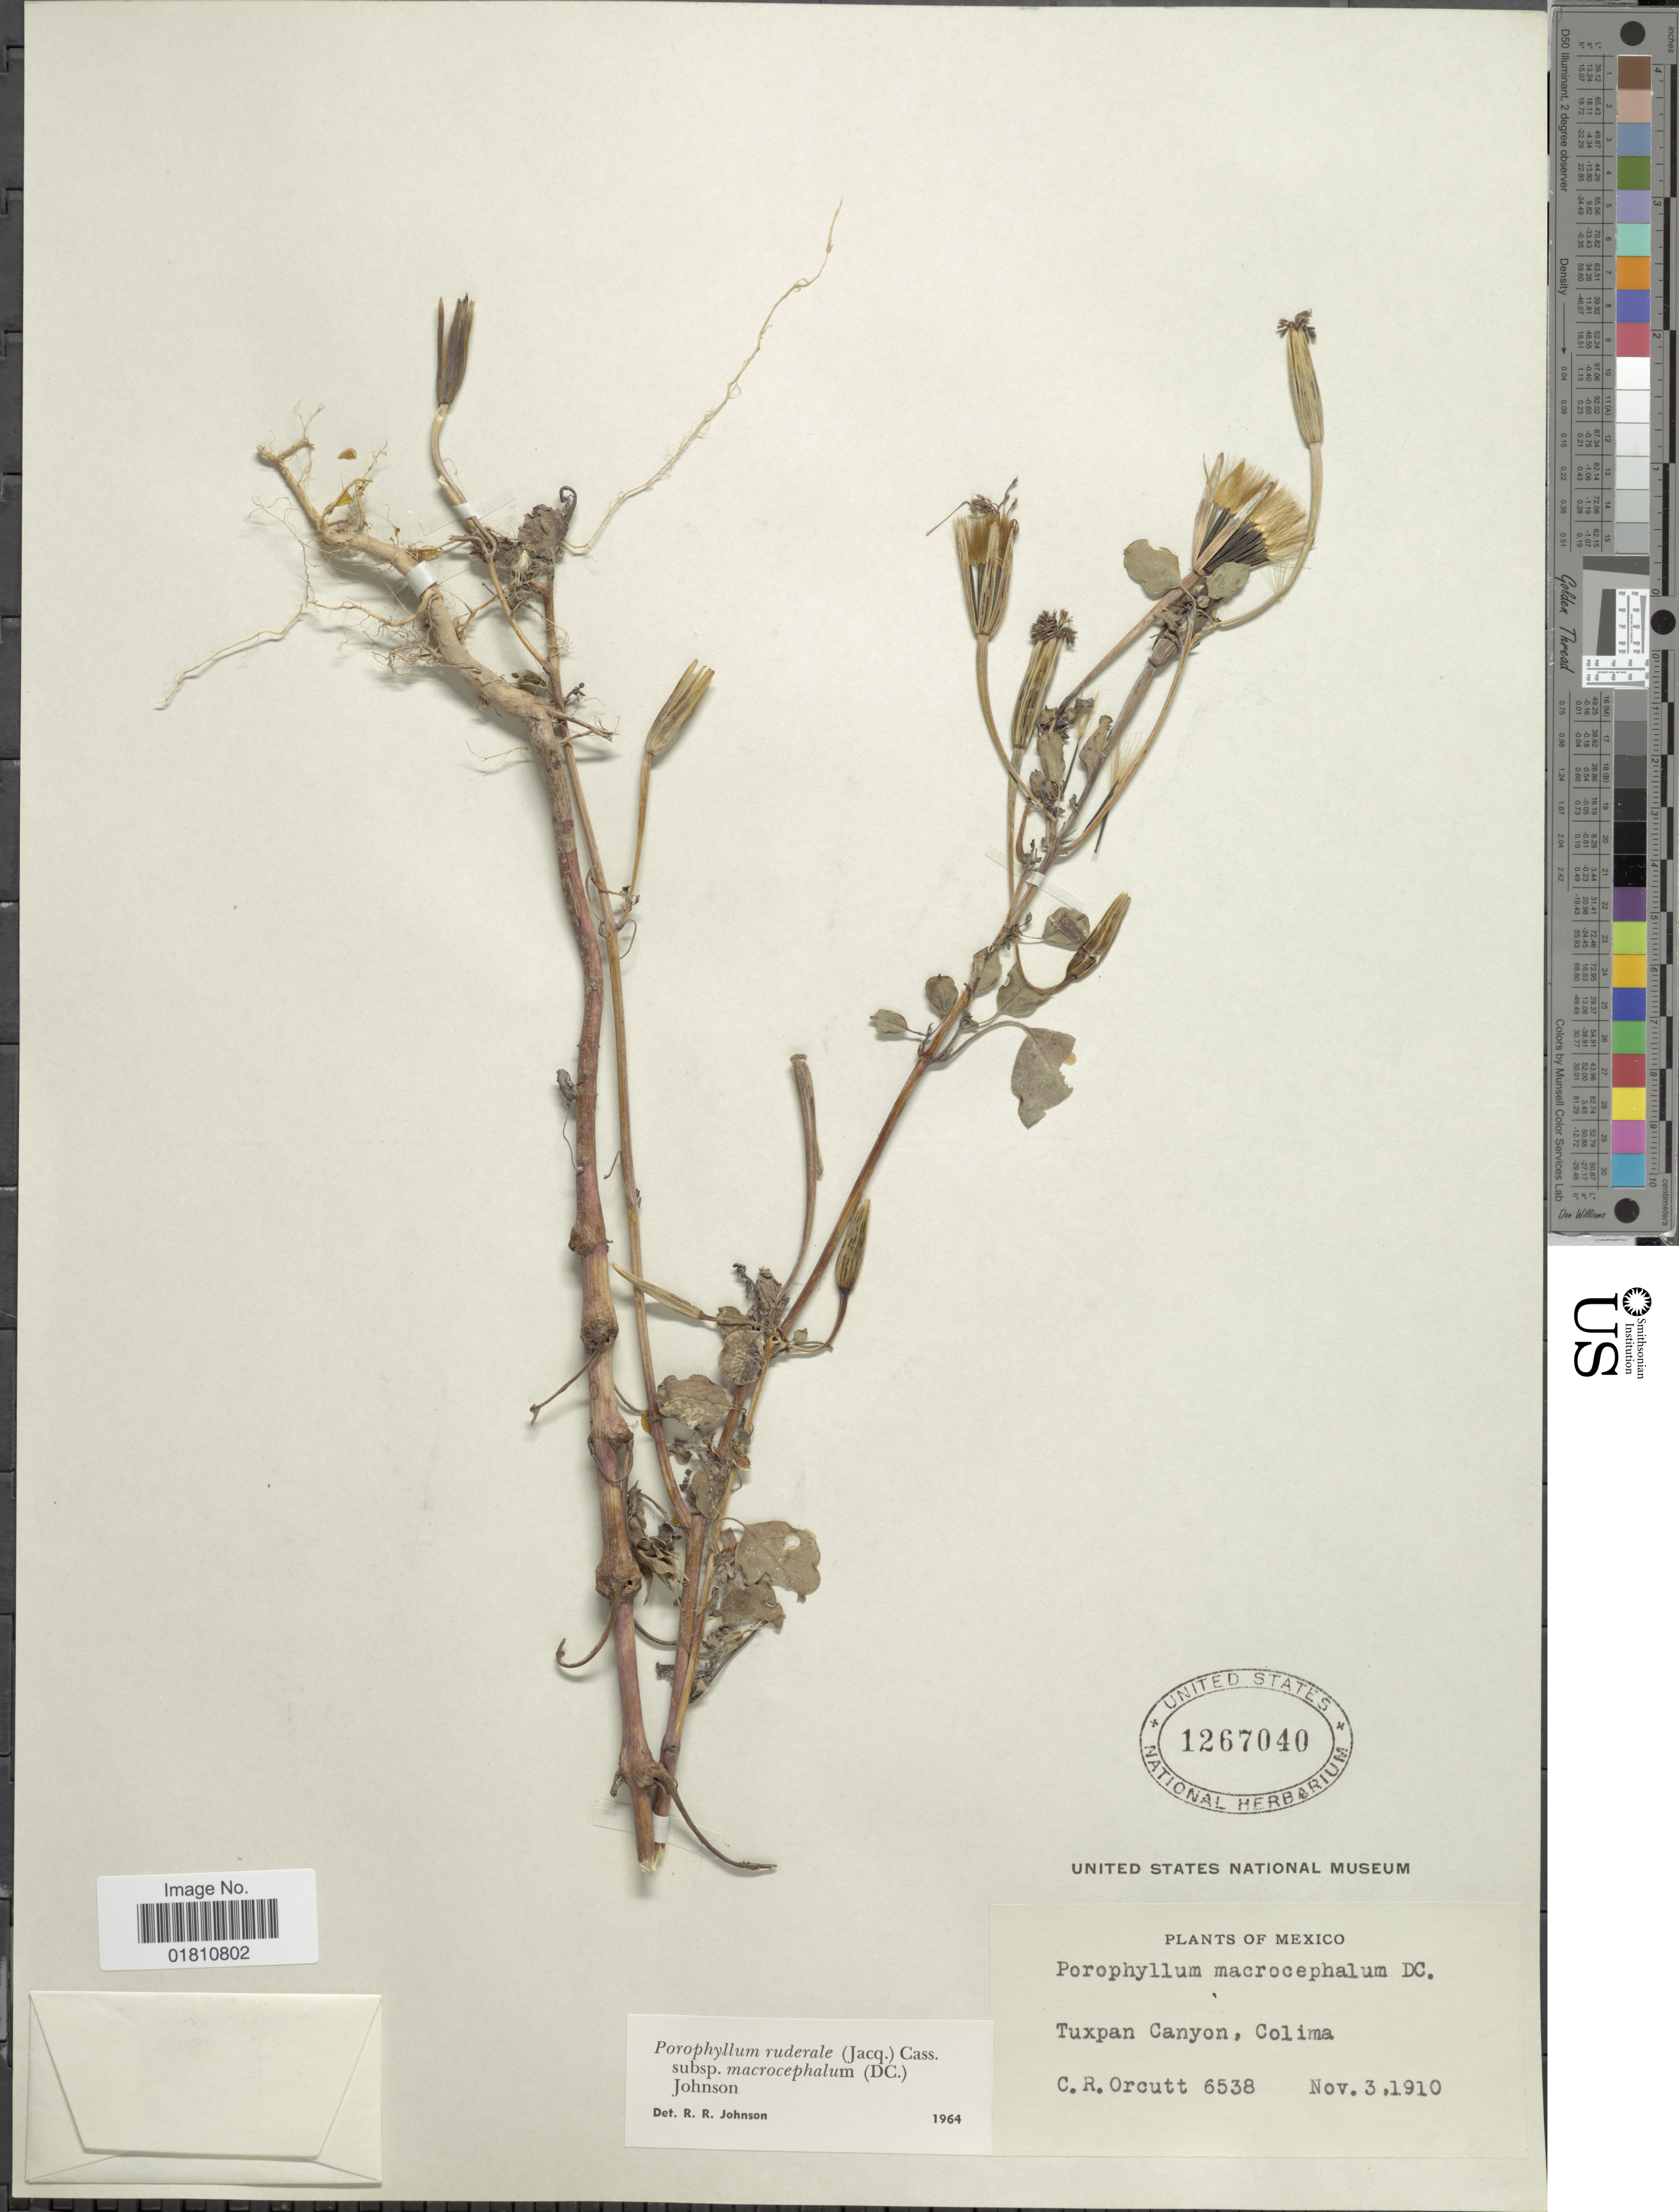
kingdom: Plantae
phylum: Tracheophyta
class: Magnoliopsida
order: Asterales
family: Asteraceae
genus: Porophyllum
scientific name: Porophyllum ruderale subsp. macrocephalum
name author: (DC.) R.R. Johnson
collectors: C. R. Orcutt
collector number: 6538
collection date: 1910-11-03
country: Mexico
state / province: Colima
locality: Tuxpan Canyon.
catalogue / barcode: US 1267040